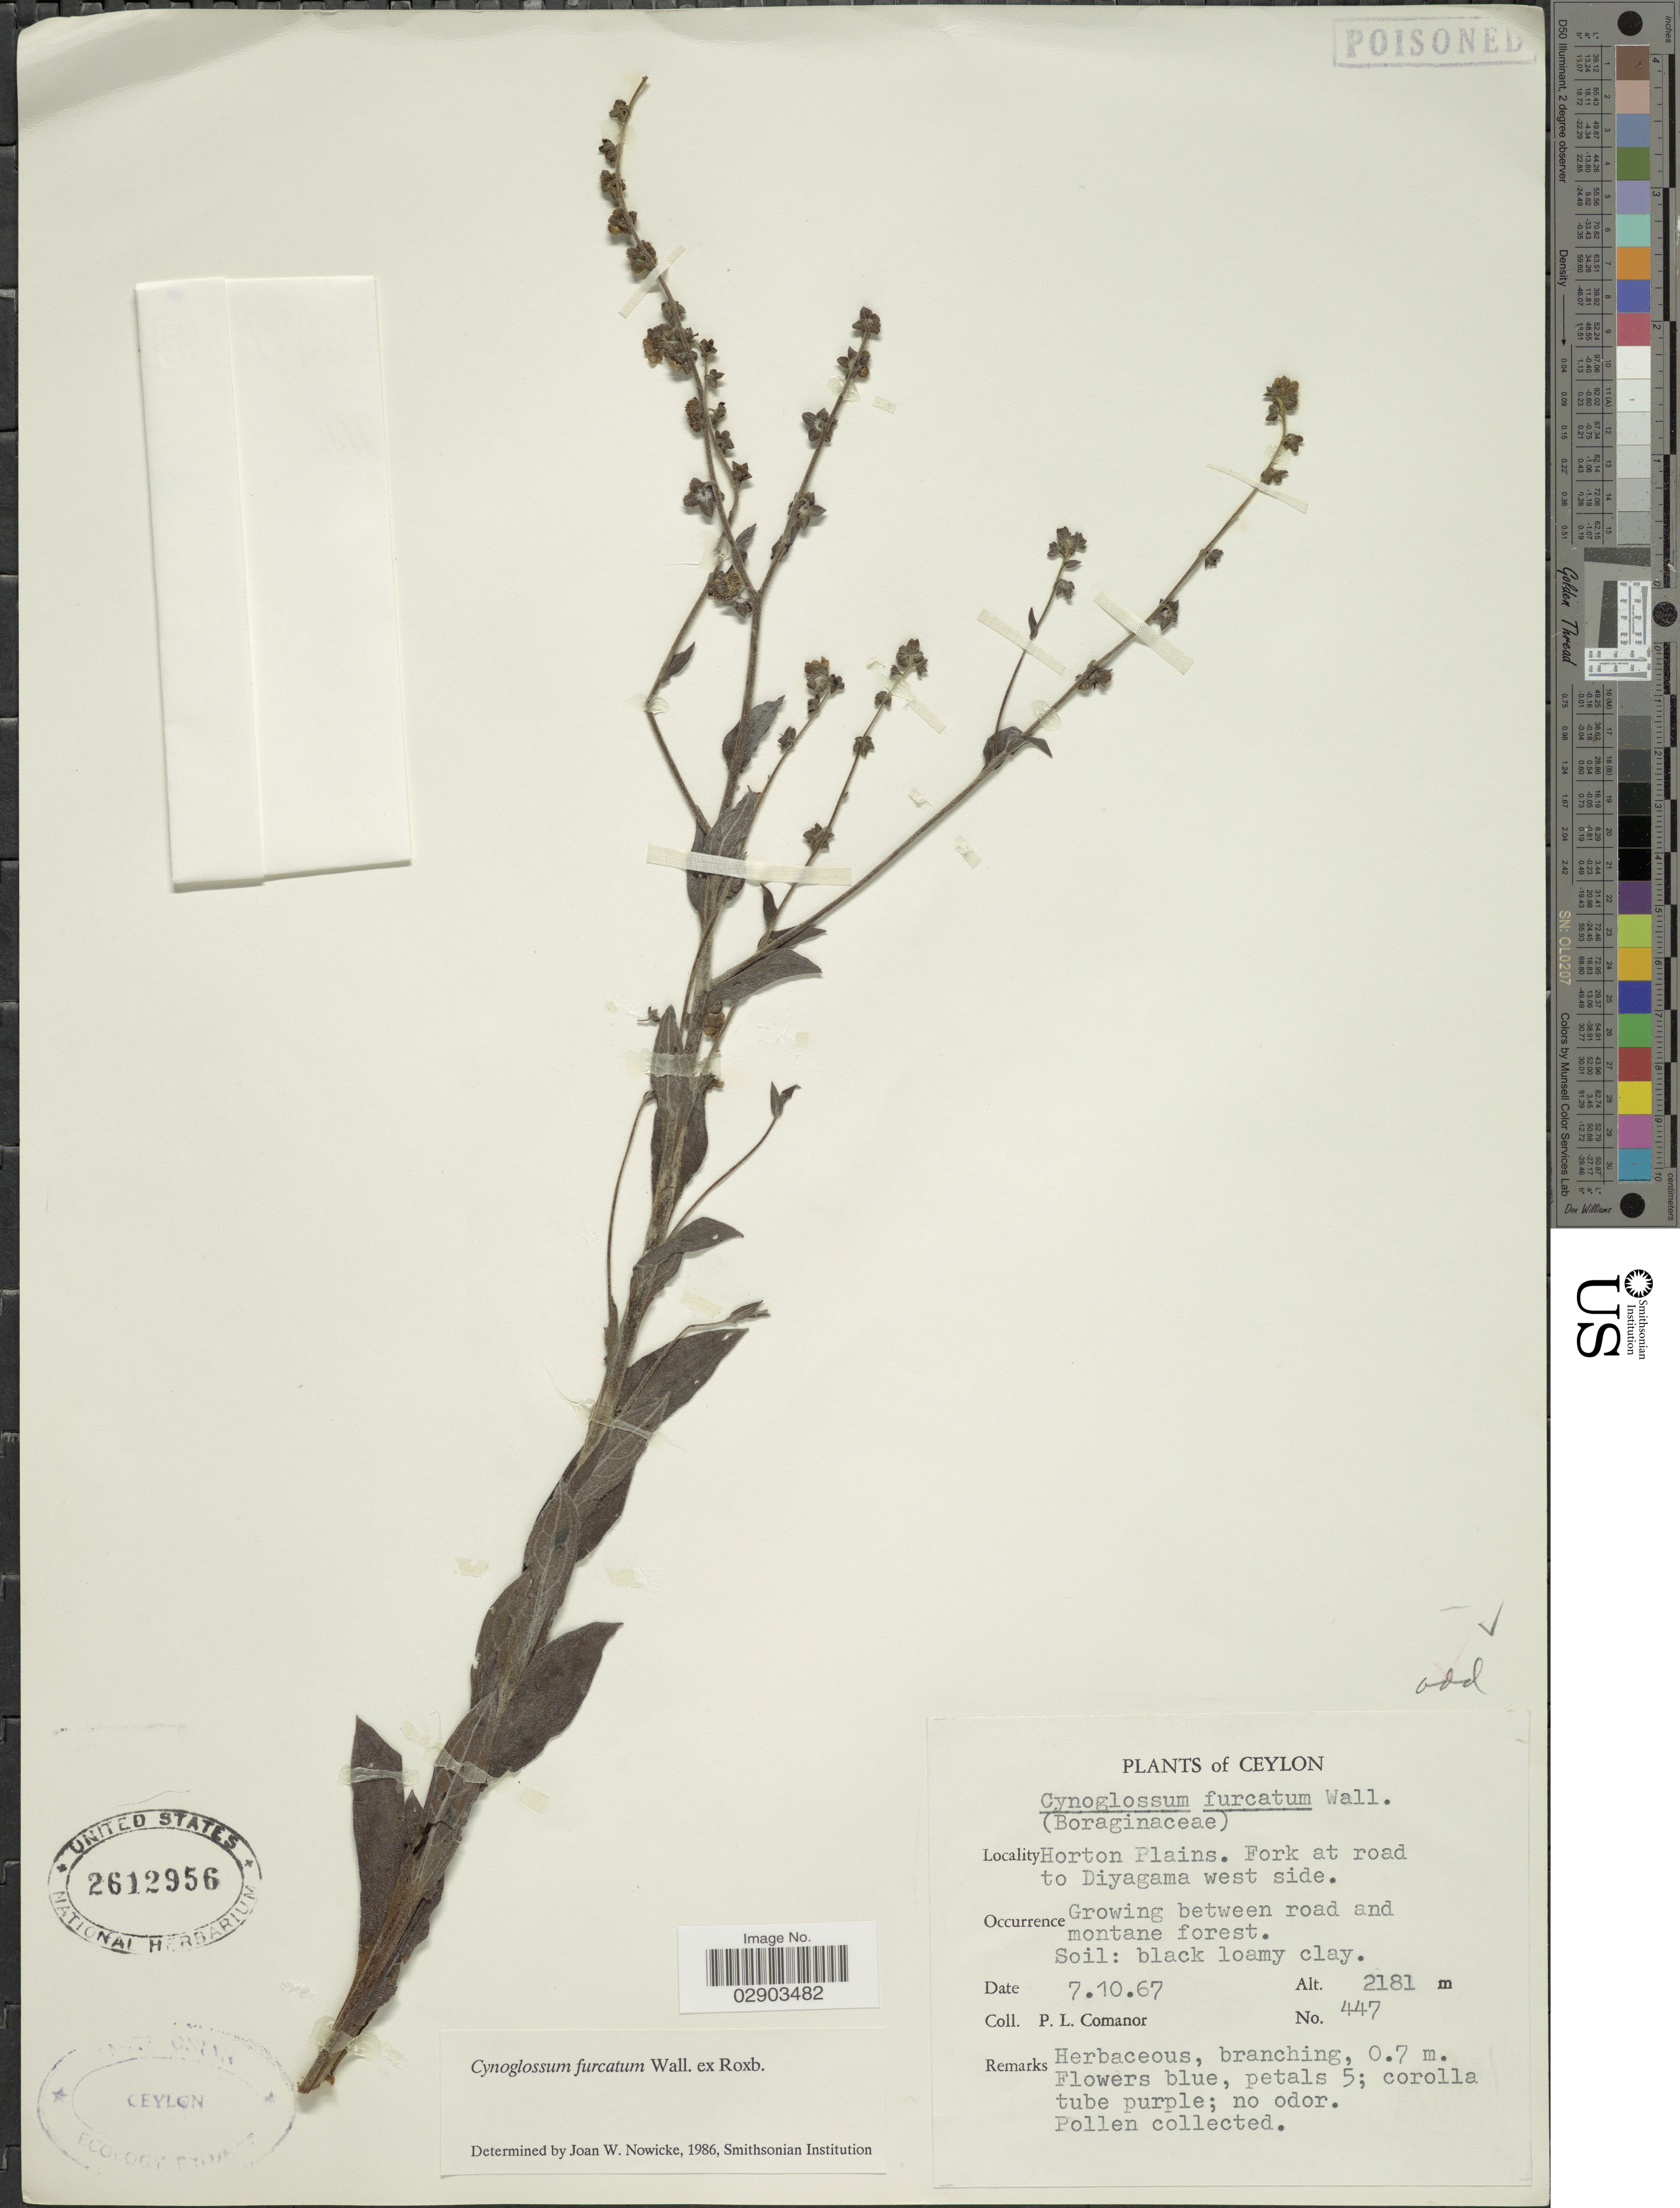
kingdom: Plantae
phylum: Tracheophyta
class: Magnoliopsida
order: Boraginales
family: Boraginaceae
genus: Cynoglossum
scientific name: Cynoglossum furcatum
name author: Wall.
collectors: P. Comanor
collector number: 447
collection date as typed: Transcribed d/m/y: 7/10/67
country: Sri Lanka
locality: Ceylon. Horton Plains. Fork at road to Diyagama west side.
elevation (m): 2181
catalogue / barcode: US 2612956